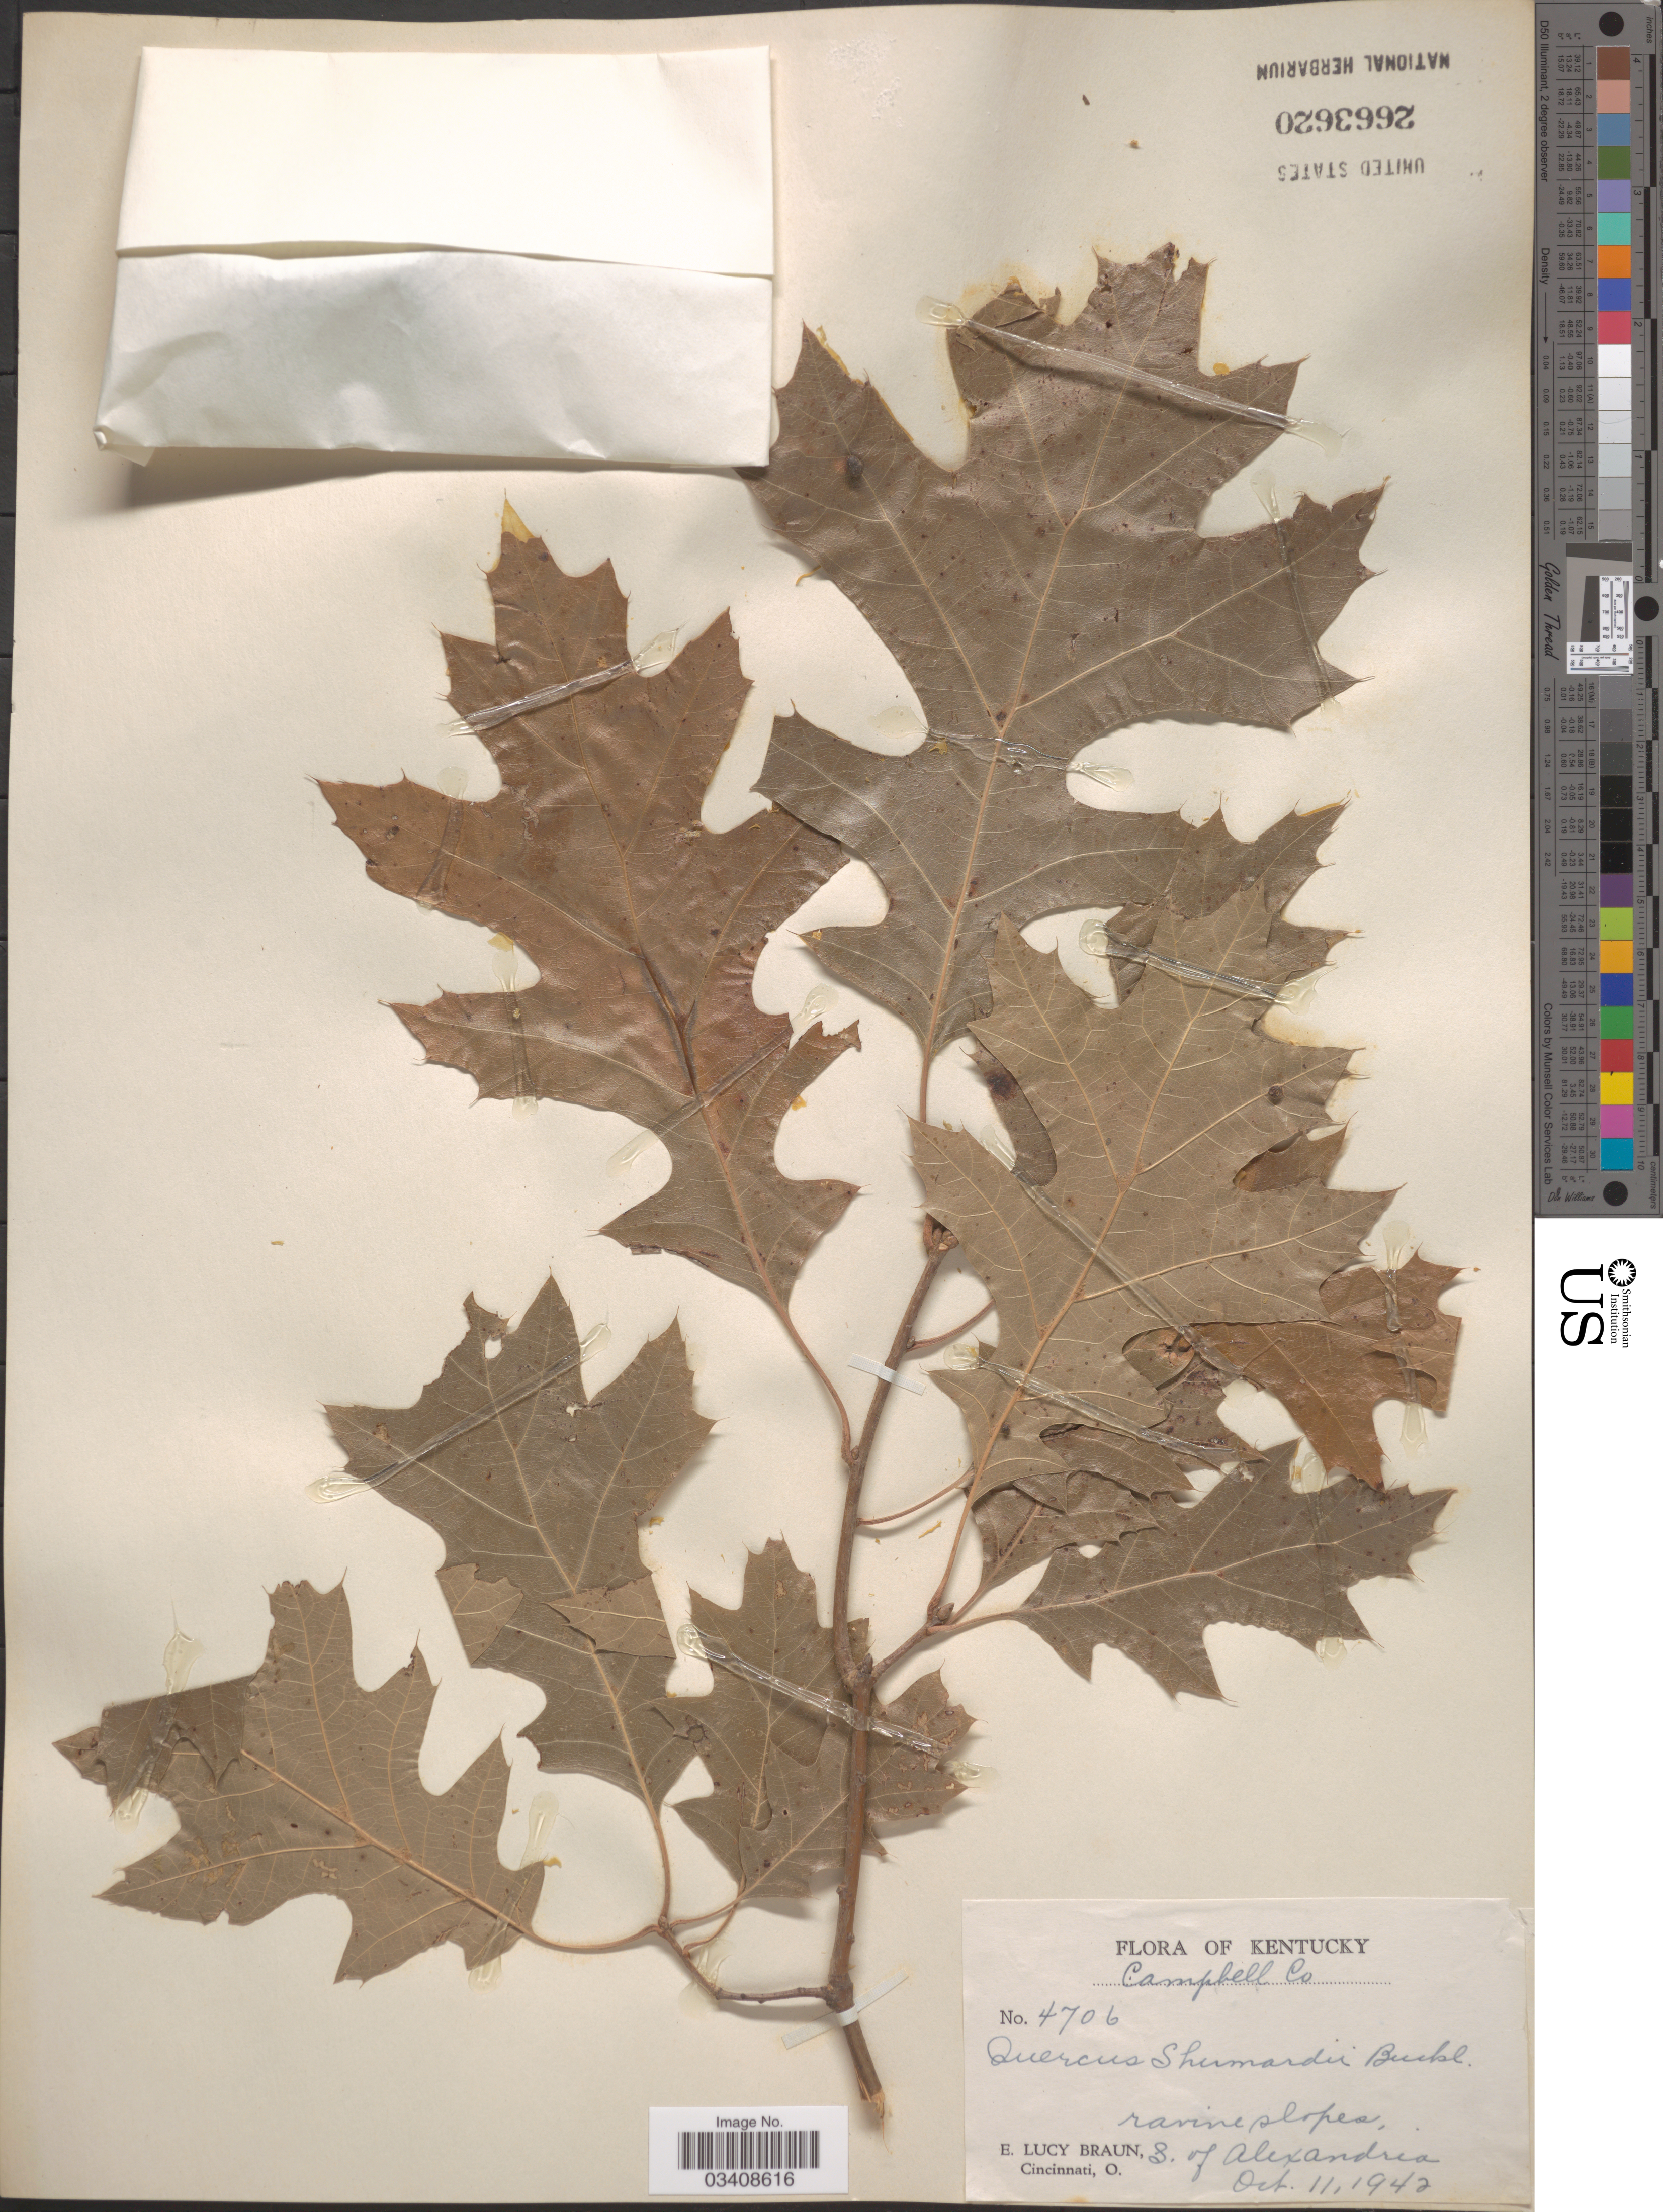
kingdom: Plantae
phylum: Tracheophyta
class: Magnoliopsida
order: Fagales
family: Fagaceae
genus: Quercus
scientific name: Quercus shumardii var. schneckii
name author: (Britton) Sarg.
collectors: E. L. Braun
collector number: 4706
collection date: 1942-10-11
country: United States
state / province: Kentucky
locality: Campbell Co. S. of Alexandria.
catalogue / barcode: US 2663620